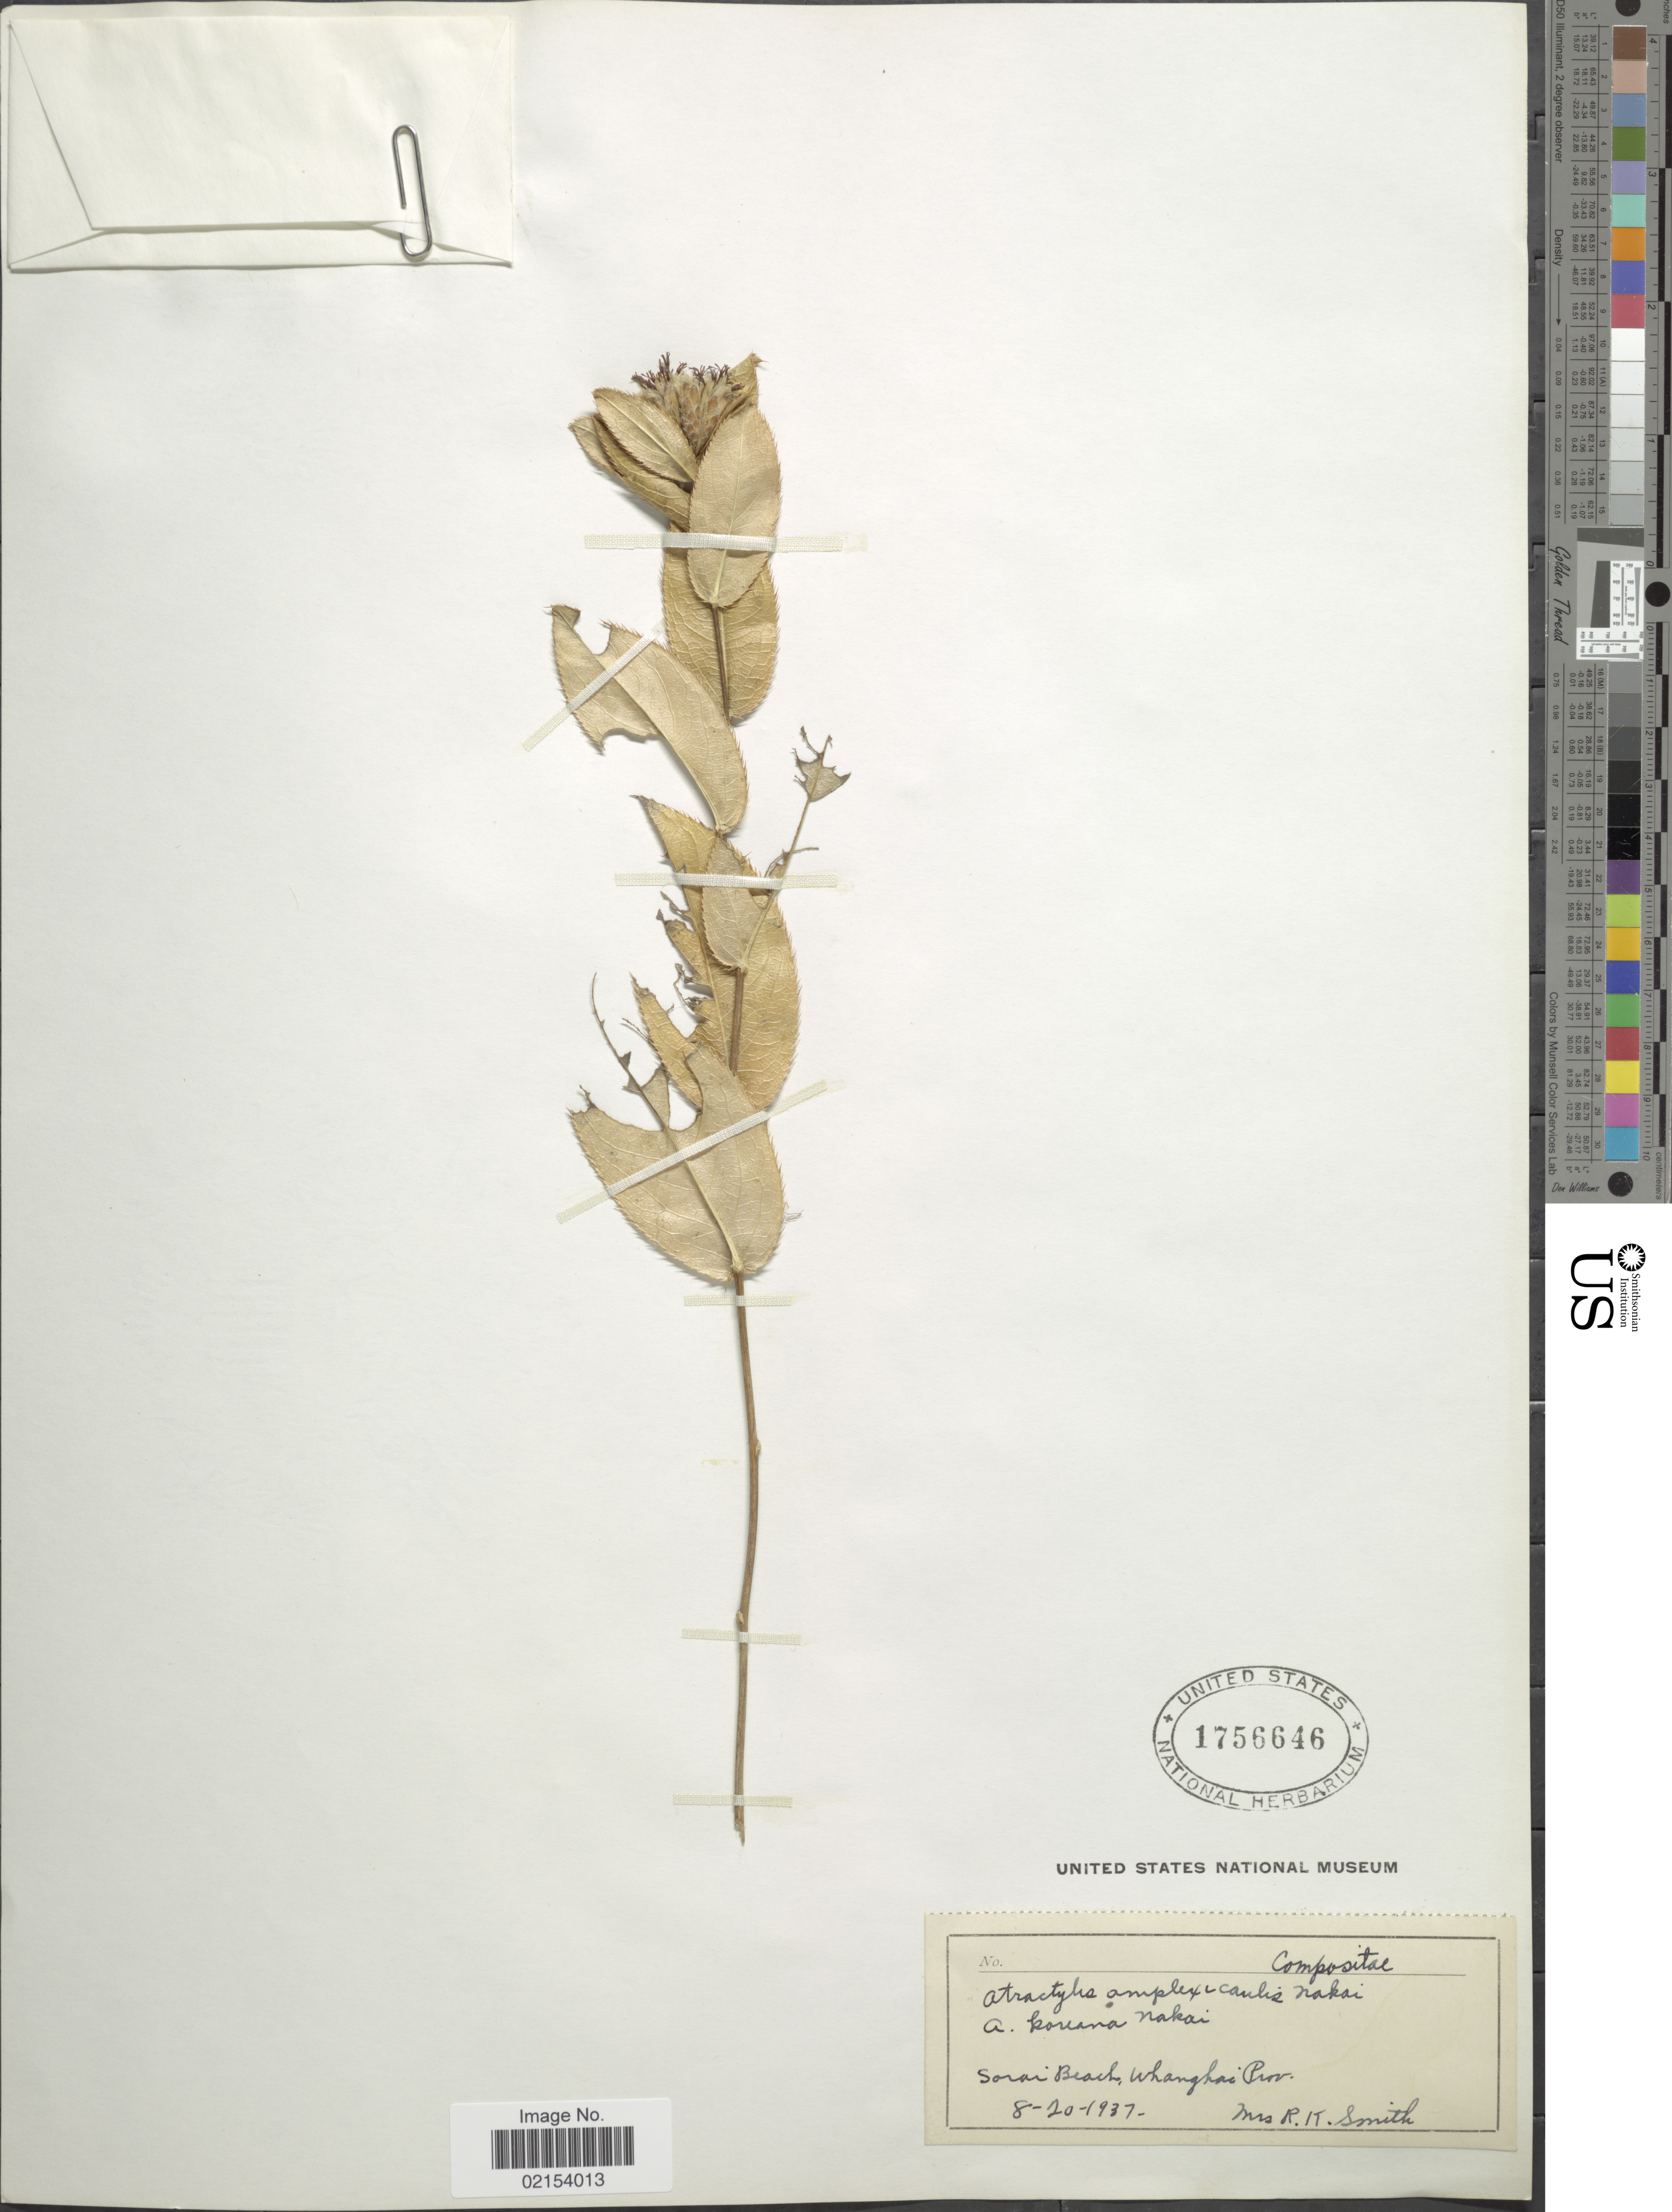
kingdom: Plantae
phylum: Tracheophyta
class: Magnoliopsida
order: Asterales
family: Asteraceae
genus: Atractylis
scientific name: Atractylis amplexicaulis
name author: Nakai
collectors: Mrs. R. K. Smith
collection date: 1937-08-20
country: North Korea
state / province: South Hwanghae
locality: Sorai Beach, Whanghai Prov.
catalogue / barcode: US 1756646